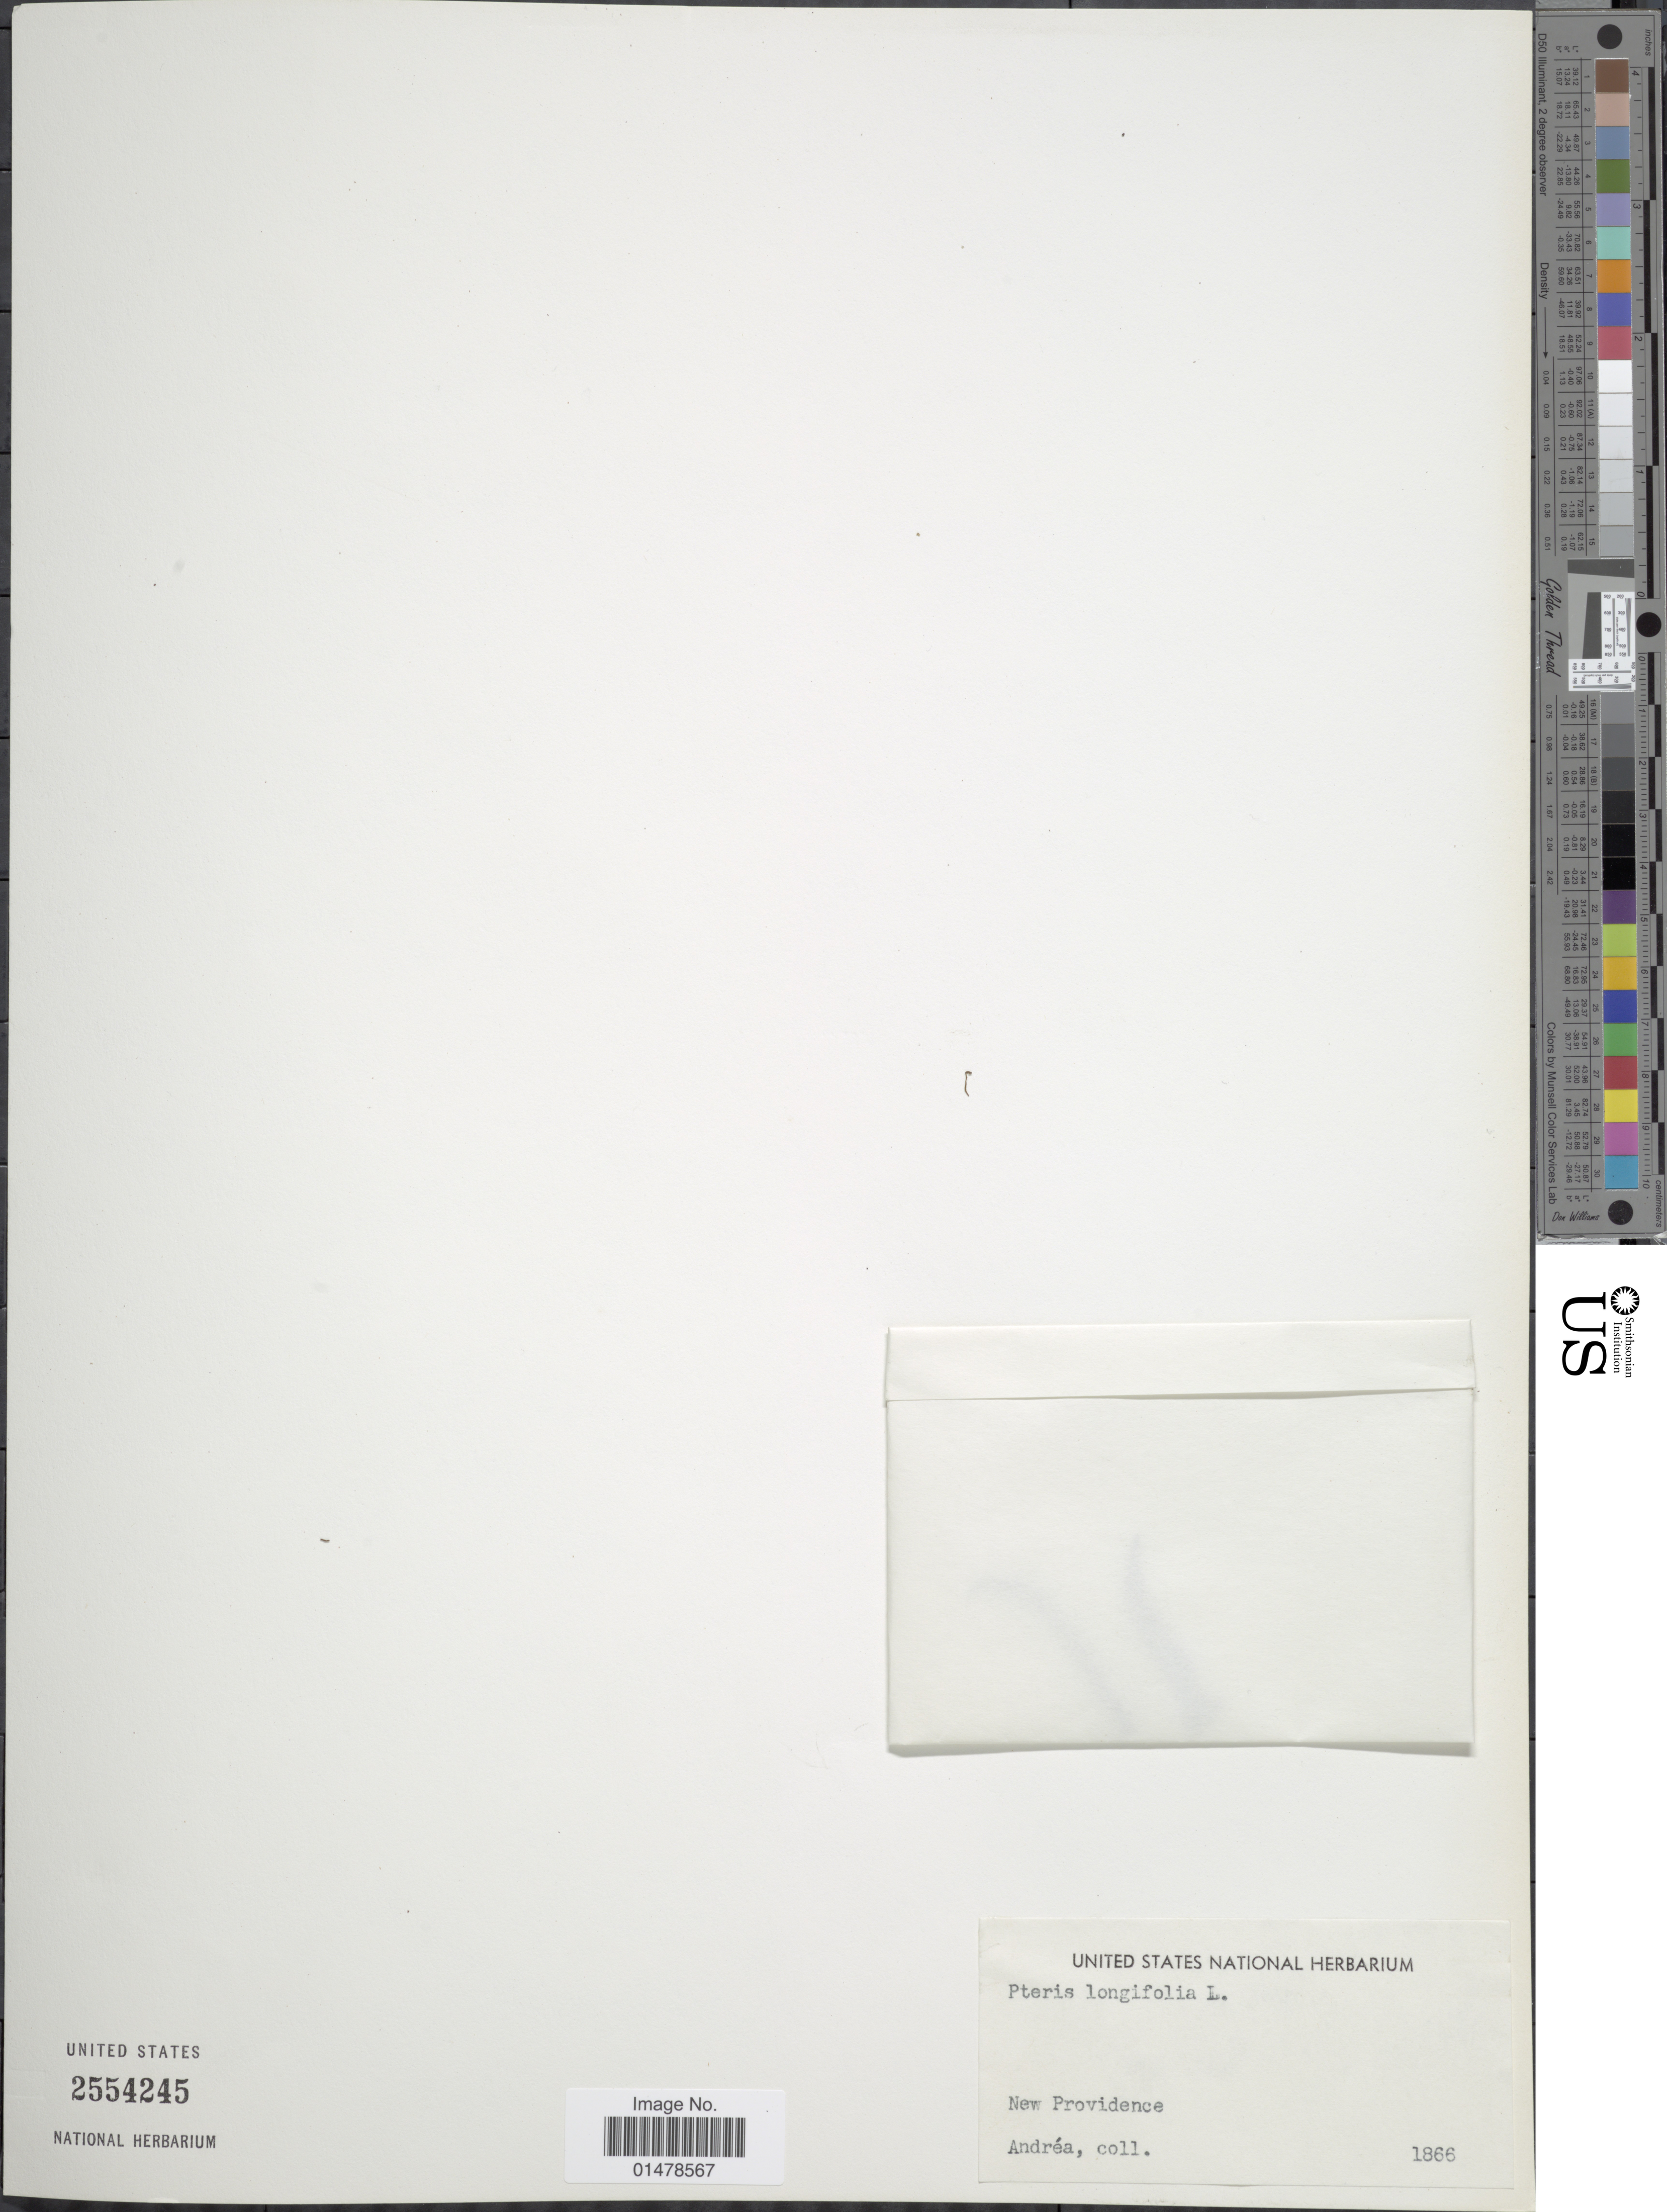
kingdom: Plantae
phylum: Tracheophyta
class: Polypodiopsida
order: Polypodiales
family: Pteridaceae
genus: Pteris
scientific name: Pteris bahamenis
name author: (J. Agardh) Fée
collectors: Andréa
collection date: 1866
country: Bahamas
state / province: New Providence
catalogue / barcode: US 2554245